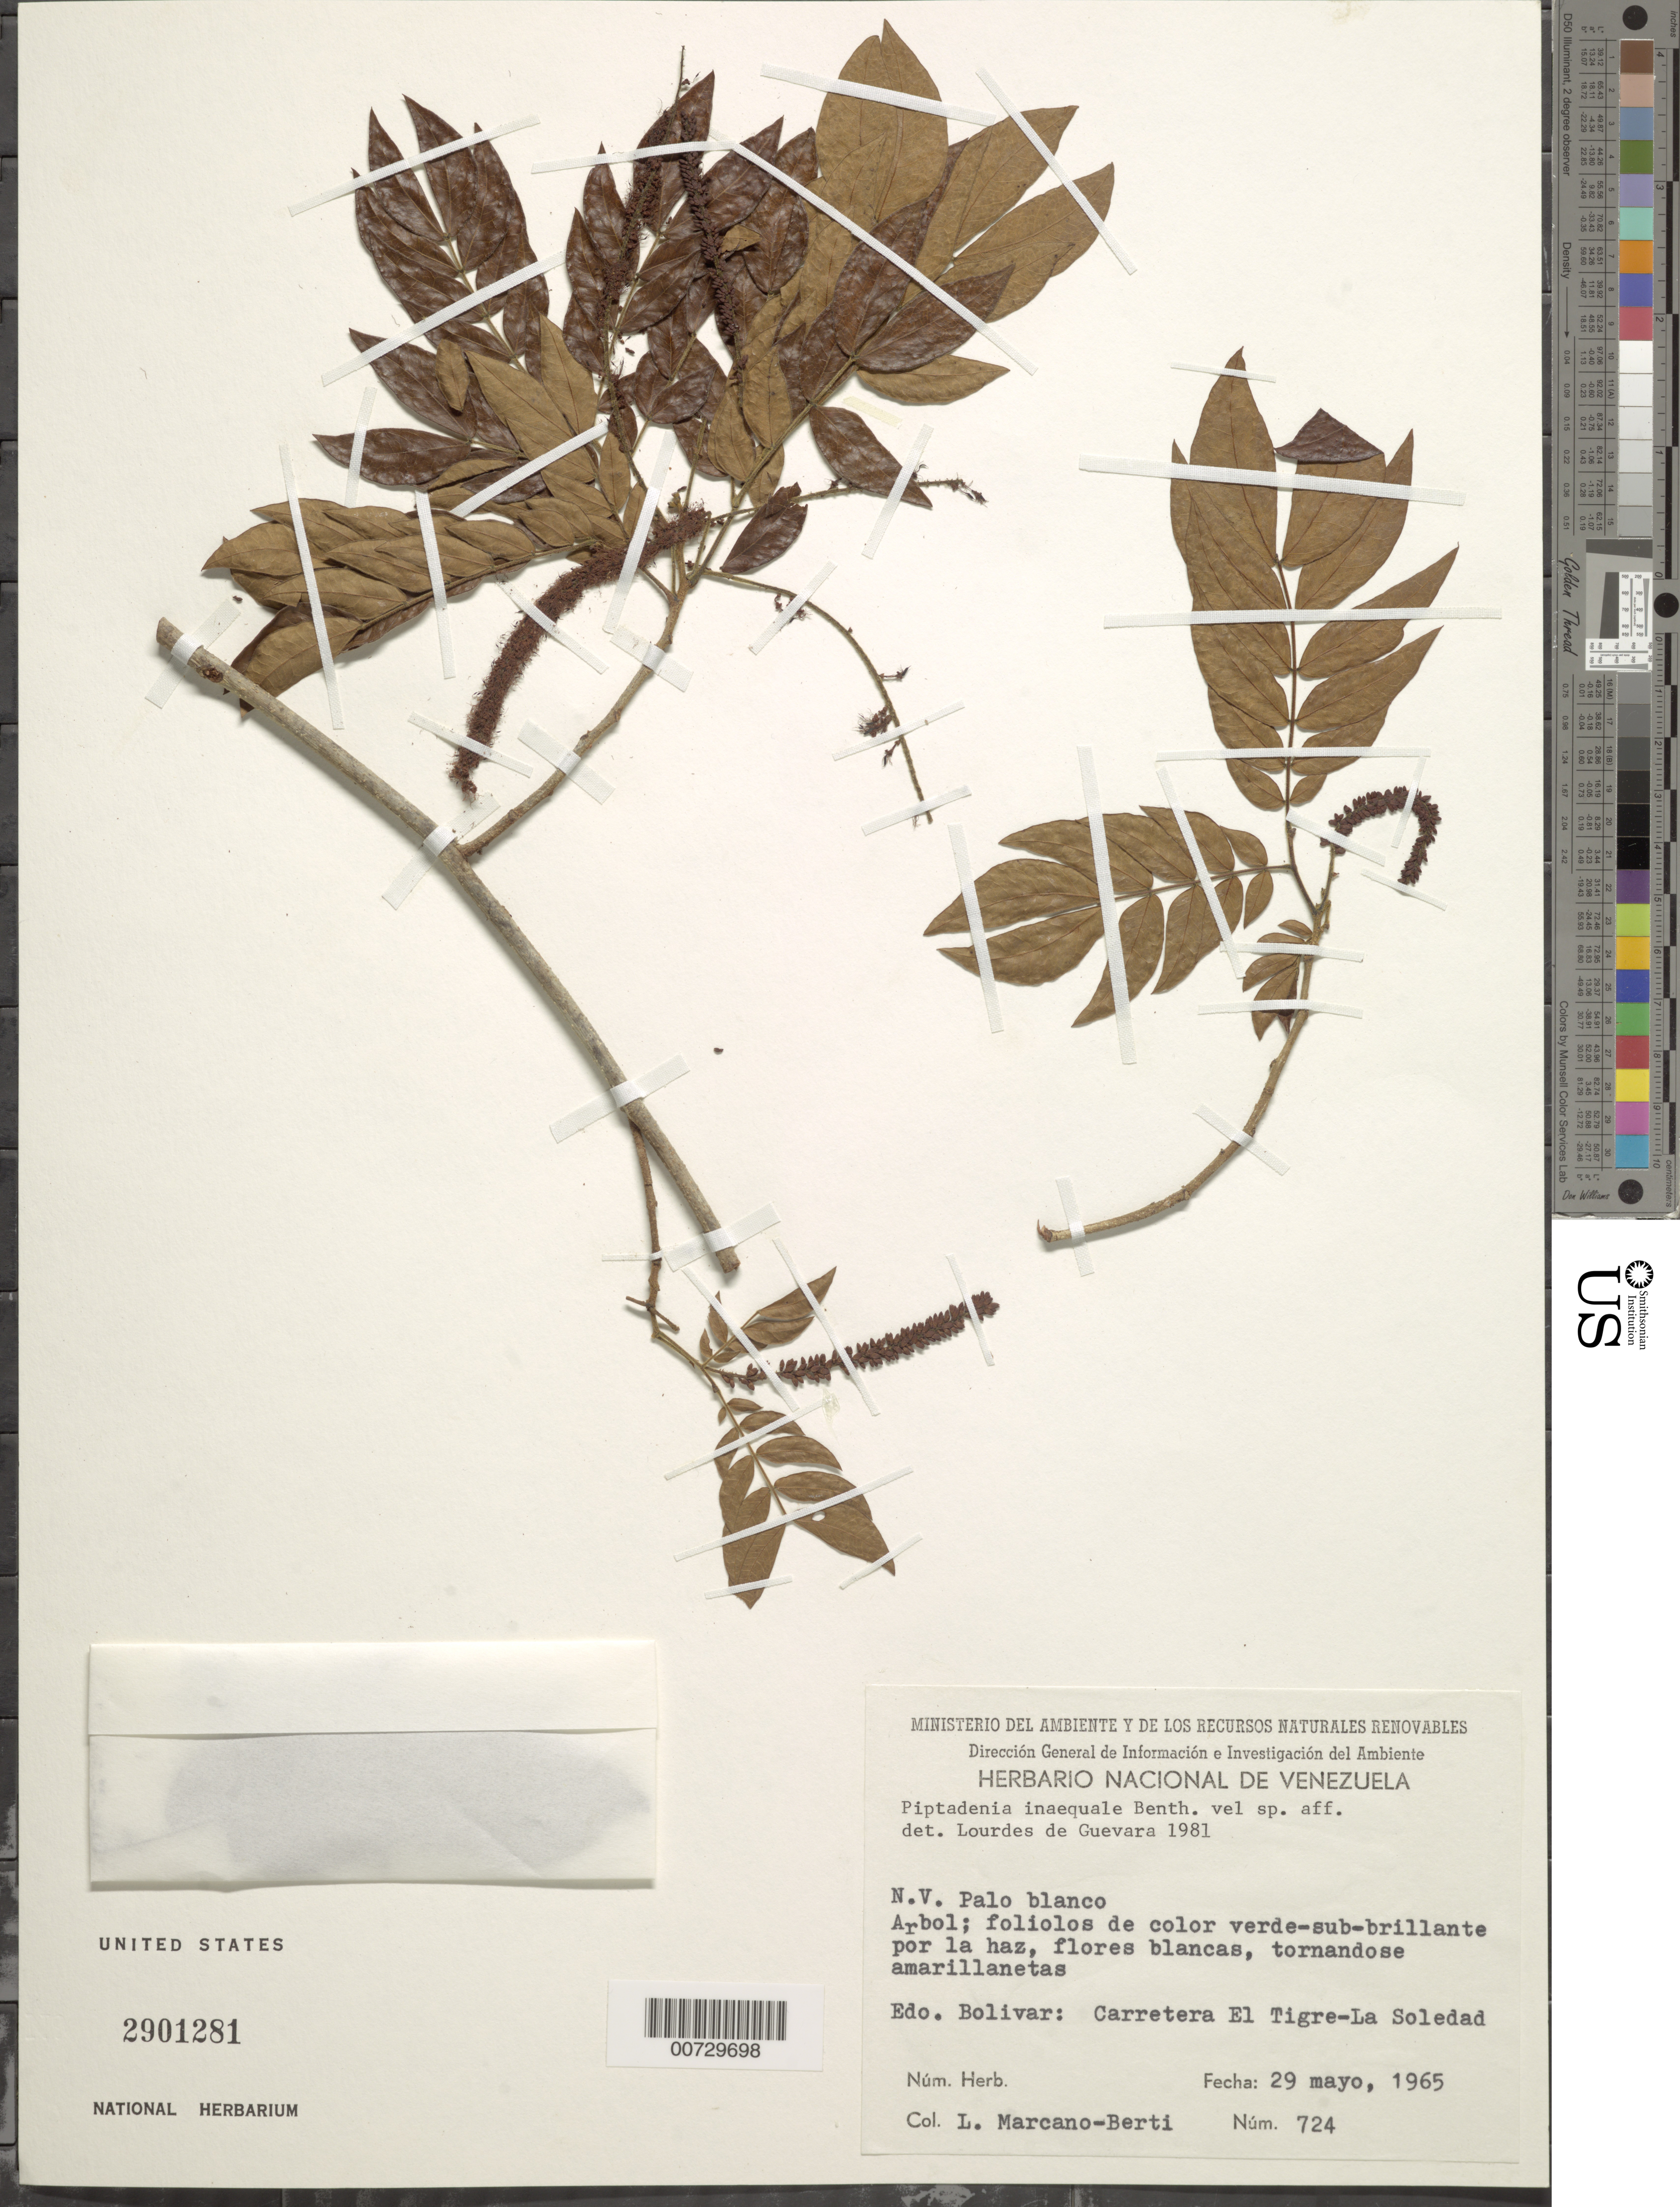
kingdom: Plantae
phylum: Tracheophyta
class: Magnoliopsida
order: Fabales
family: Fabaceae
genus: Pityrocarpa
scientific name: Pityrocarpa inaequalis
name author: (Benth.) L.P. Queiroz & Marc.F. Simon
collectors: L. Marcano-Berti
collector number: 724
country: Venezuela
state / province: Bolivar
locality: Carretera El Tigre-La Soledad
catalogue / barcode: US 2901281